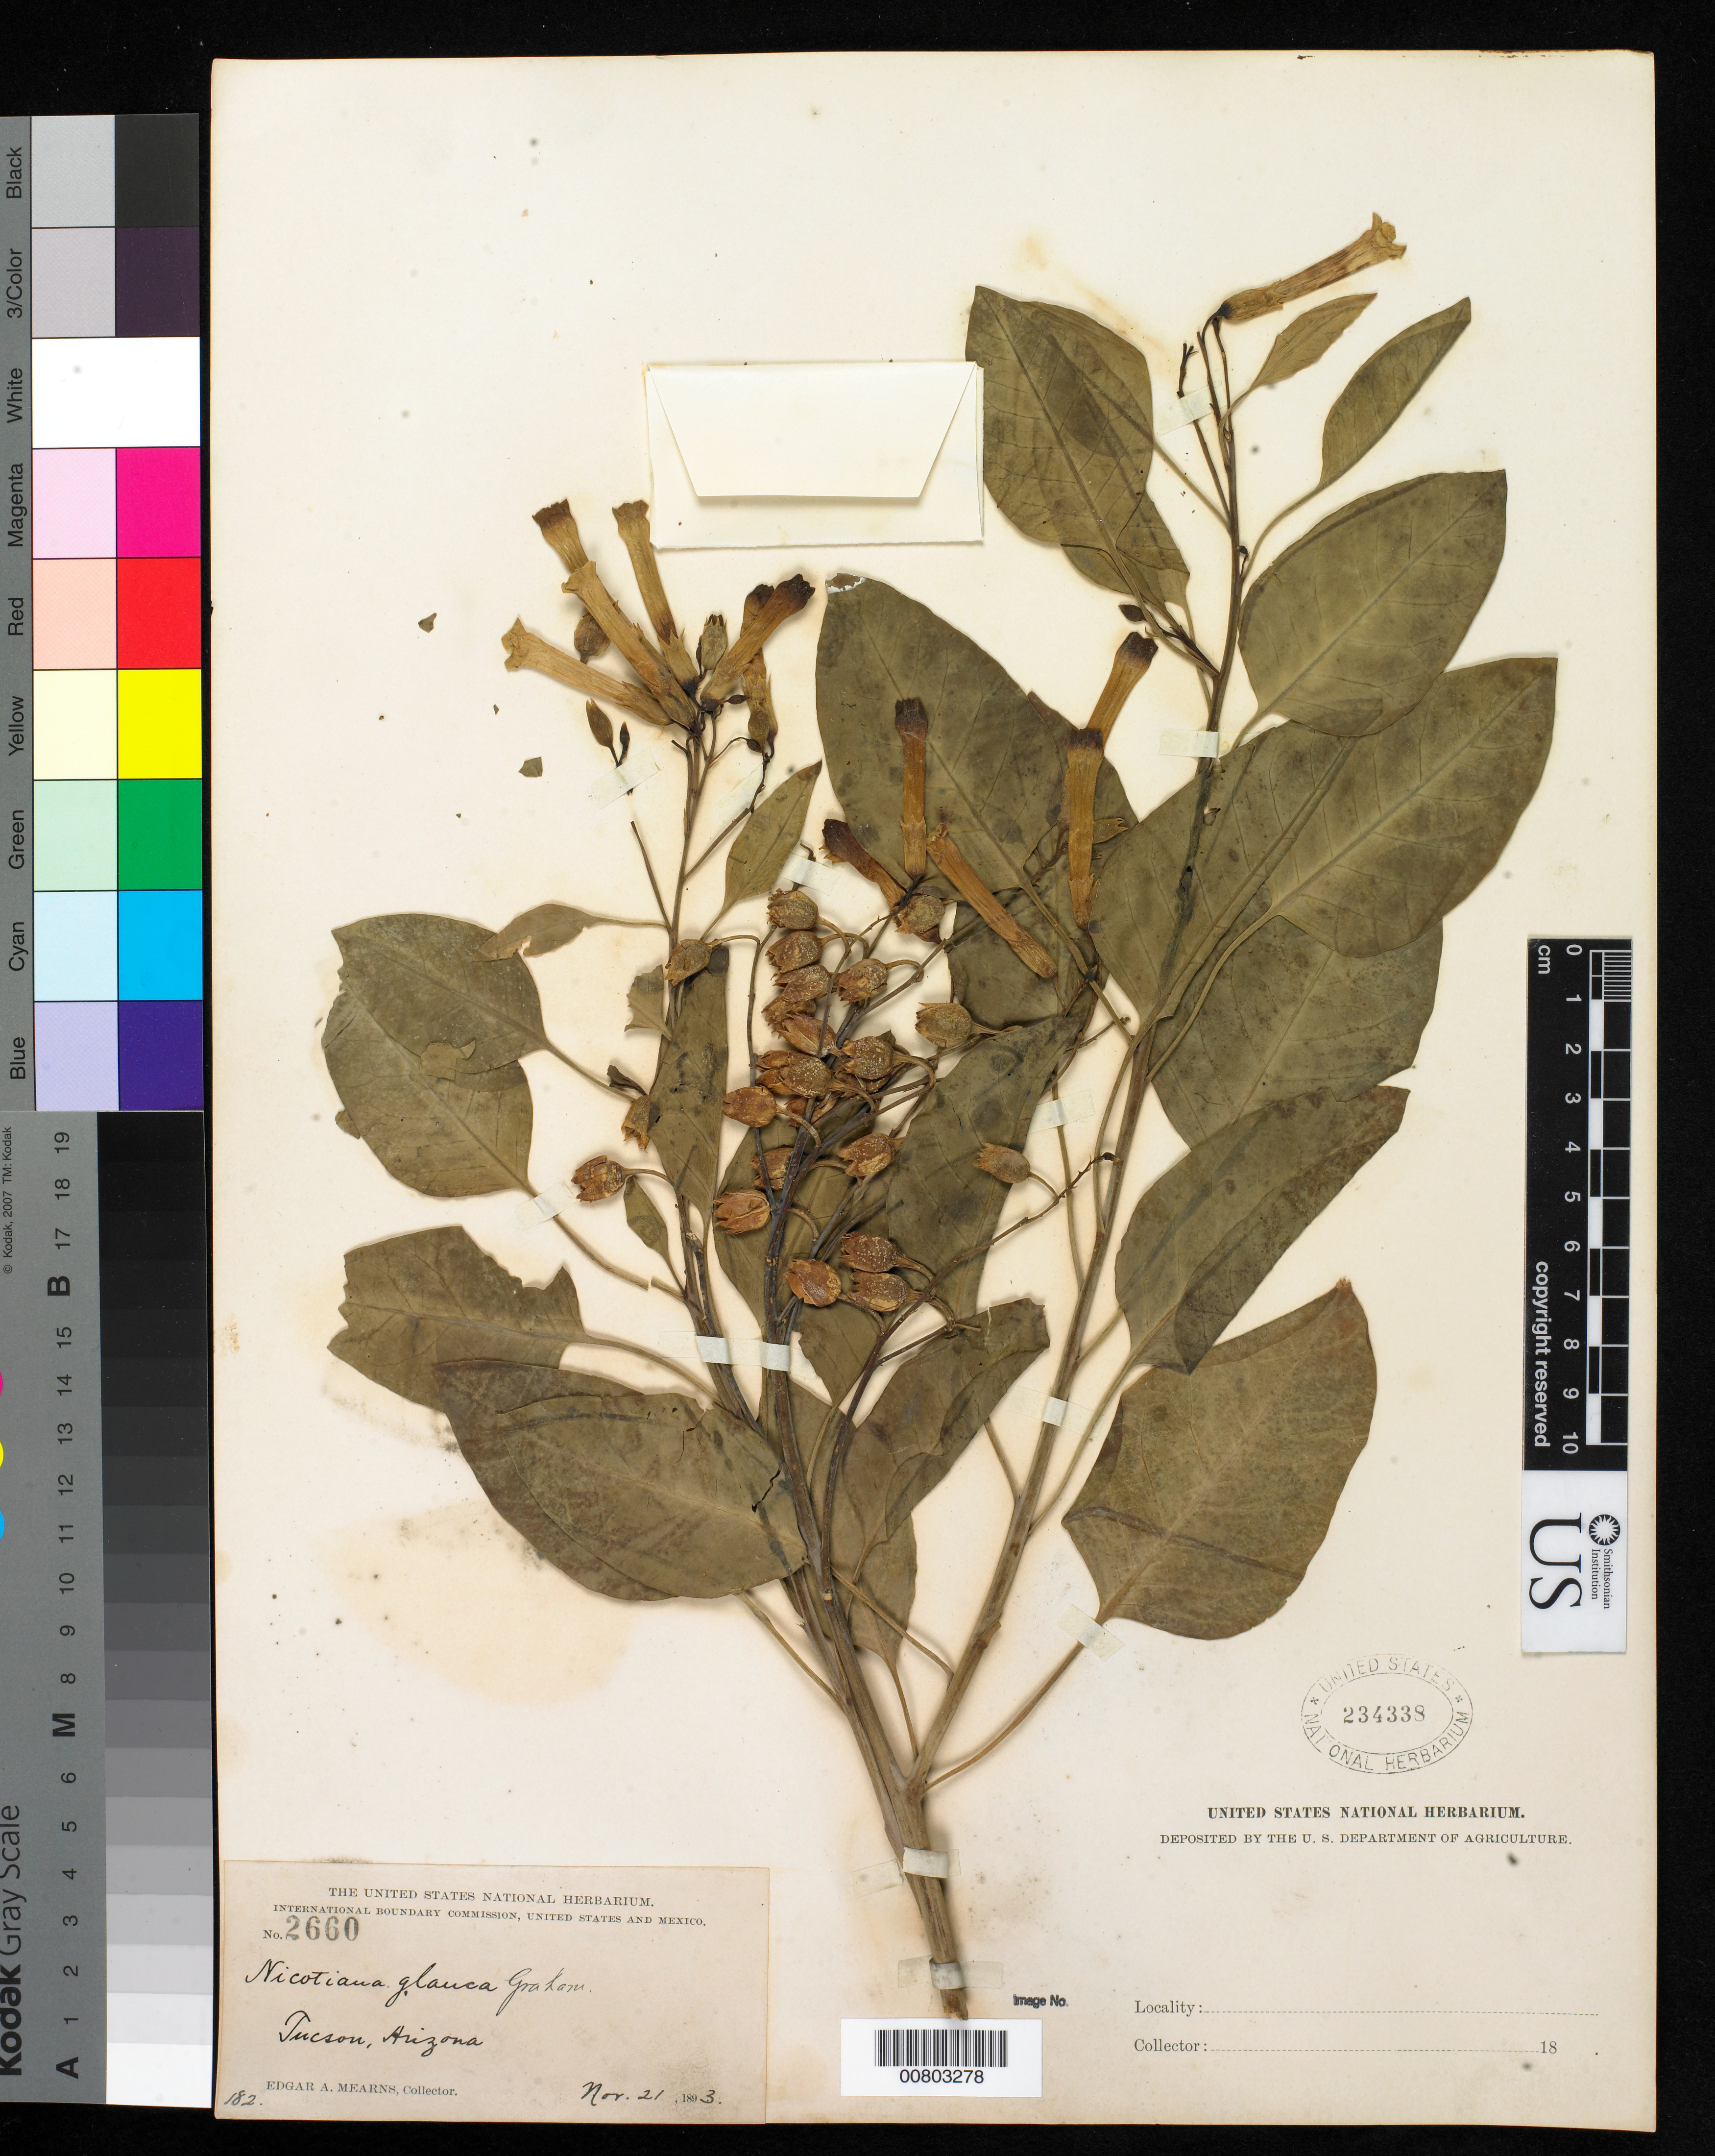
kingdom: Plantae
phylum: Tracheophyta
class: Magnoliopsida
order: Solanales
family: Solanaceae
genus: Nicotiana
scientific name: Nicotiana glauca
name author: Graham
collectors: E. A. Mearns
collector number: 2660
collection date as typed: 21 Nov 1893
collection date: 1893-11-21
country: United States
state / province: Arizona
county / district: Pima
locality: Tucson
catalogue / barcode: US 234338